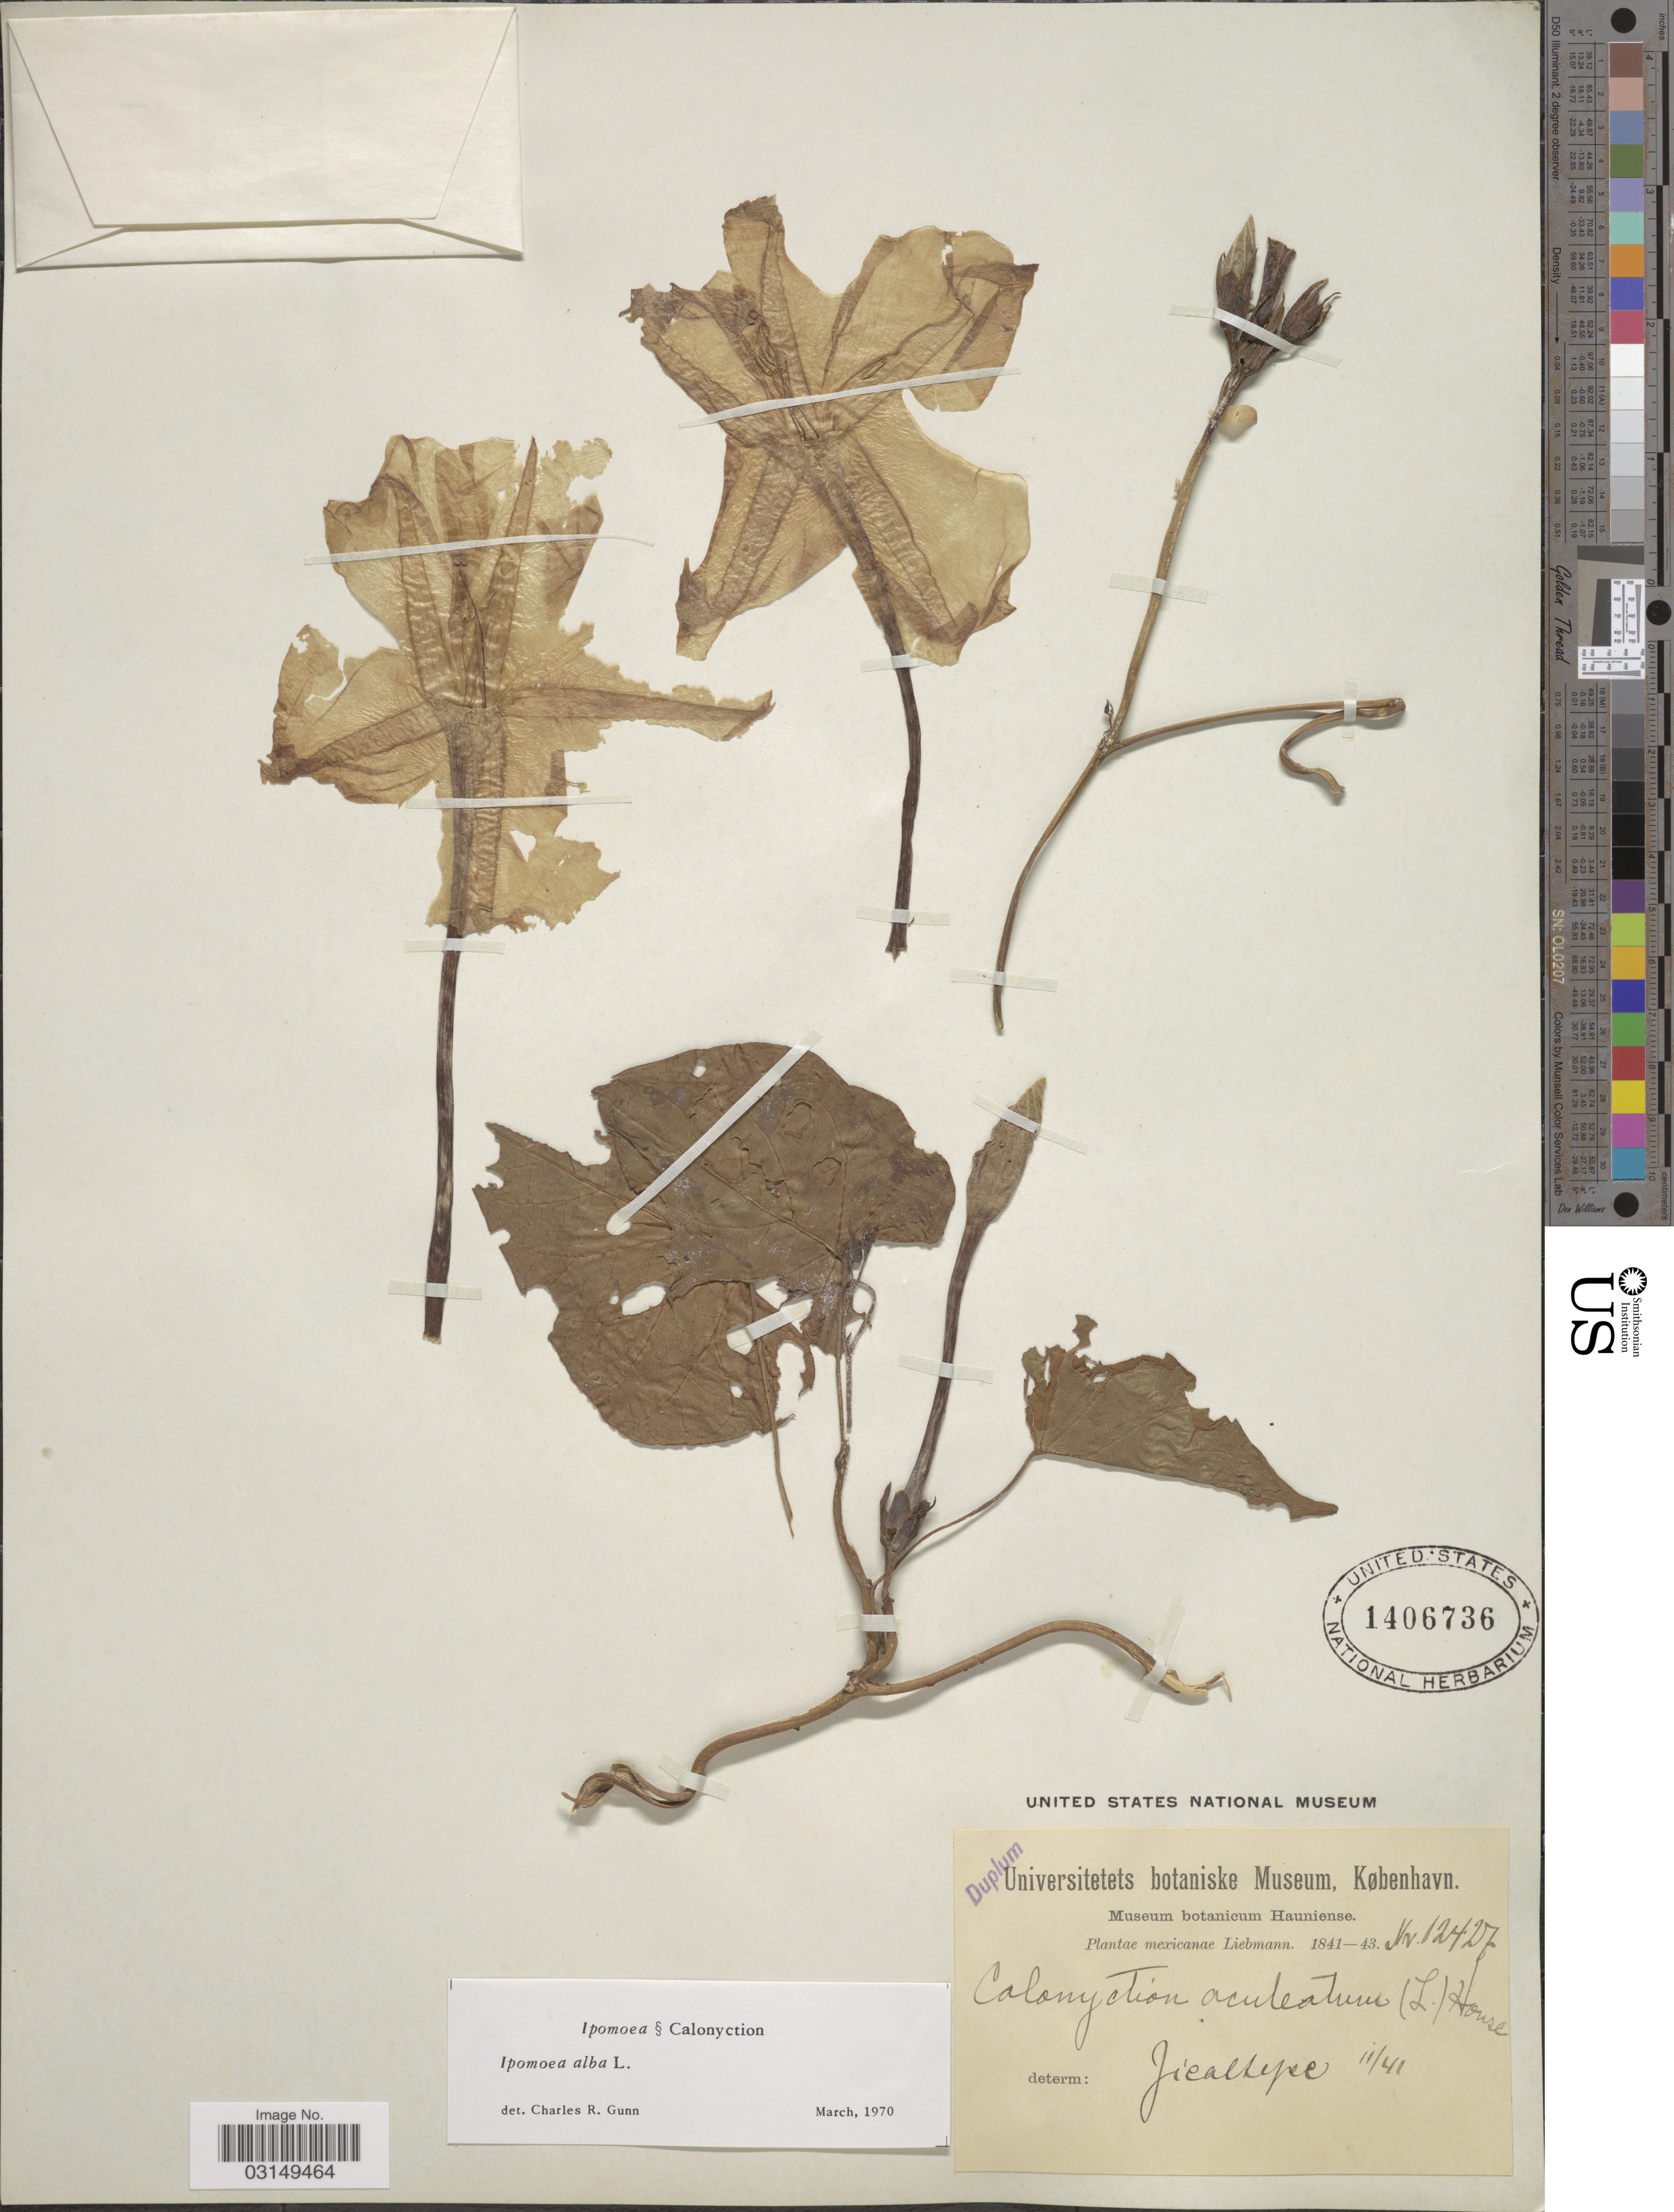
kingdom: Plantae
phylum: Tracheophyta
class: Magnoliopsida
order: Solanales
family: Convolvulaceae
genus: Ipomoea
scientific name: Ipomoea alba L.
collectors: Liebmann, --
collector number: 12427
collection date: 1841-11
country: Mexico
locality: Jicaltepec.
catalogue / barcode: US 1406736